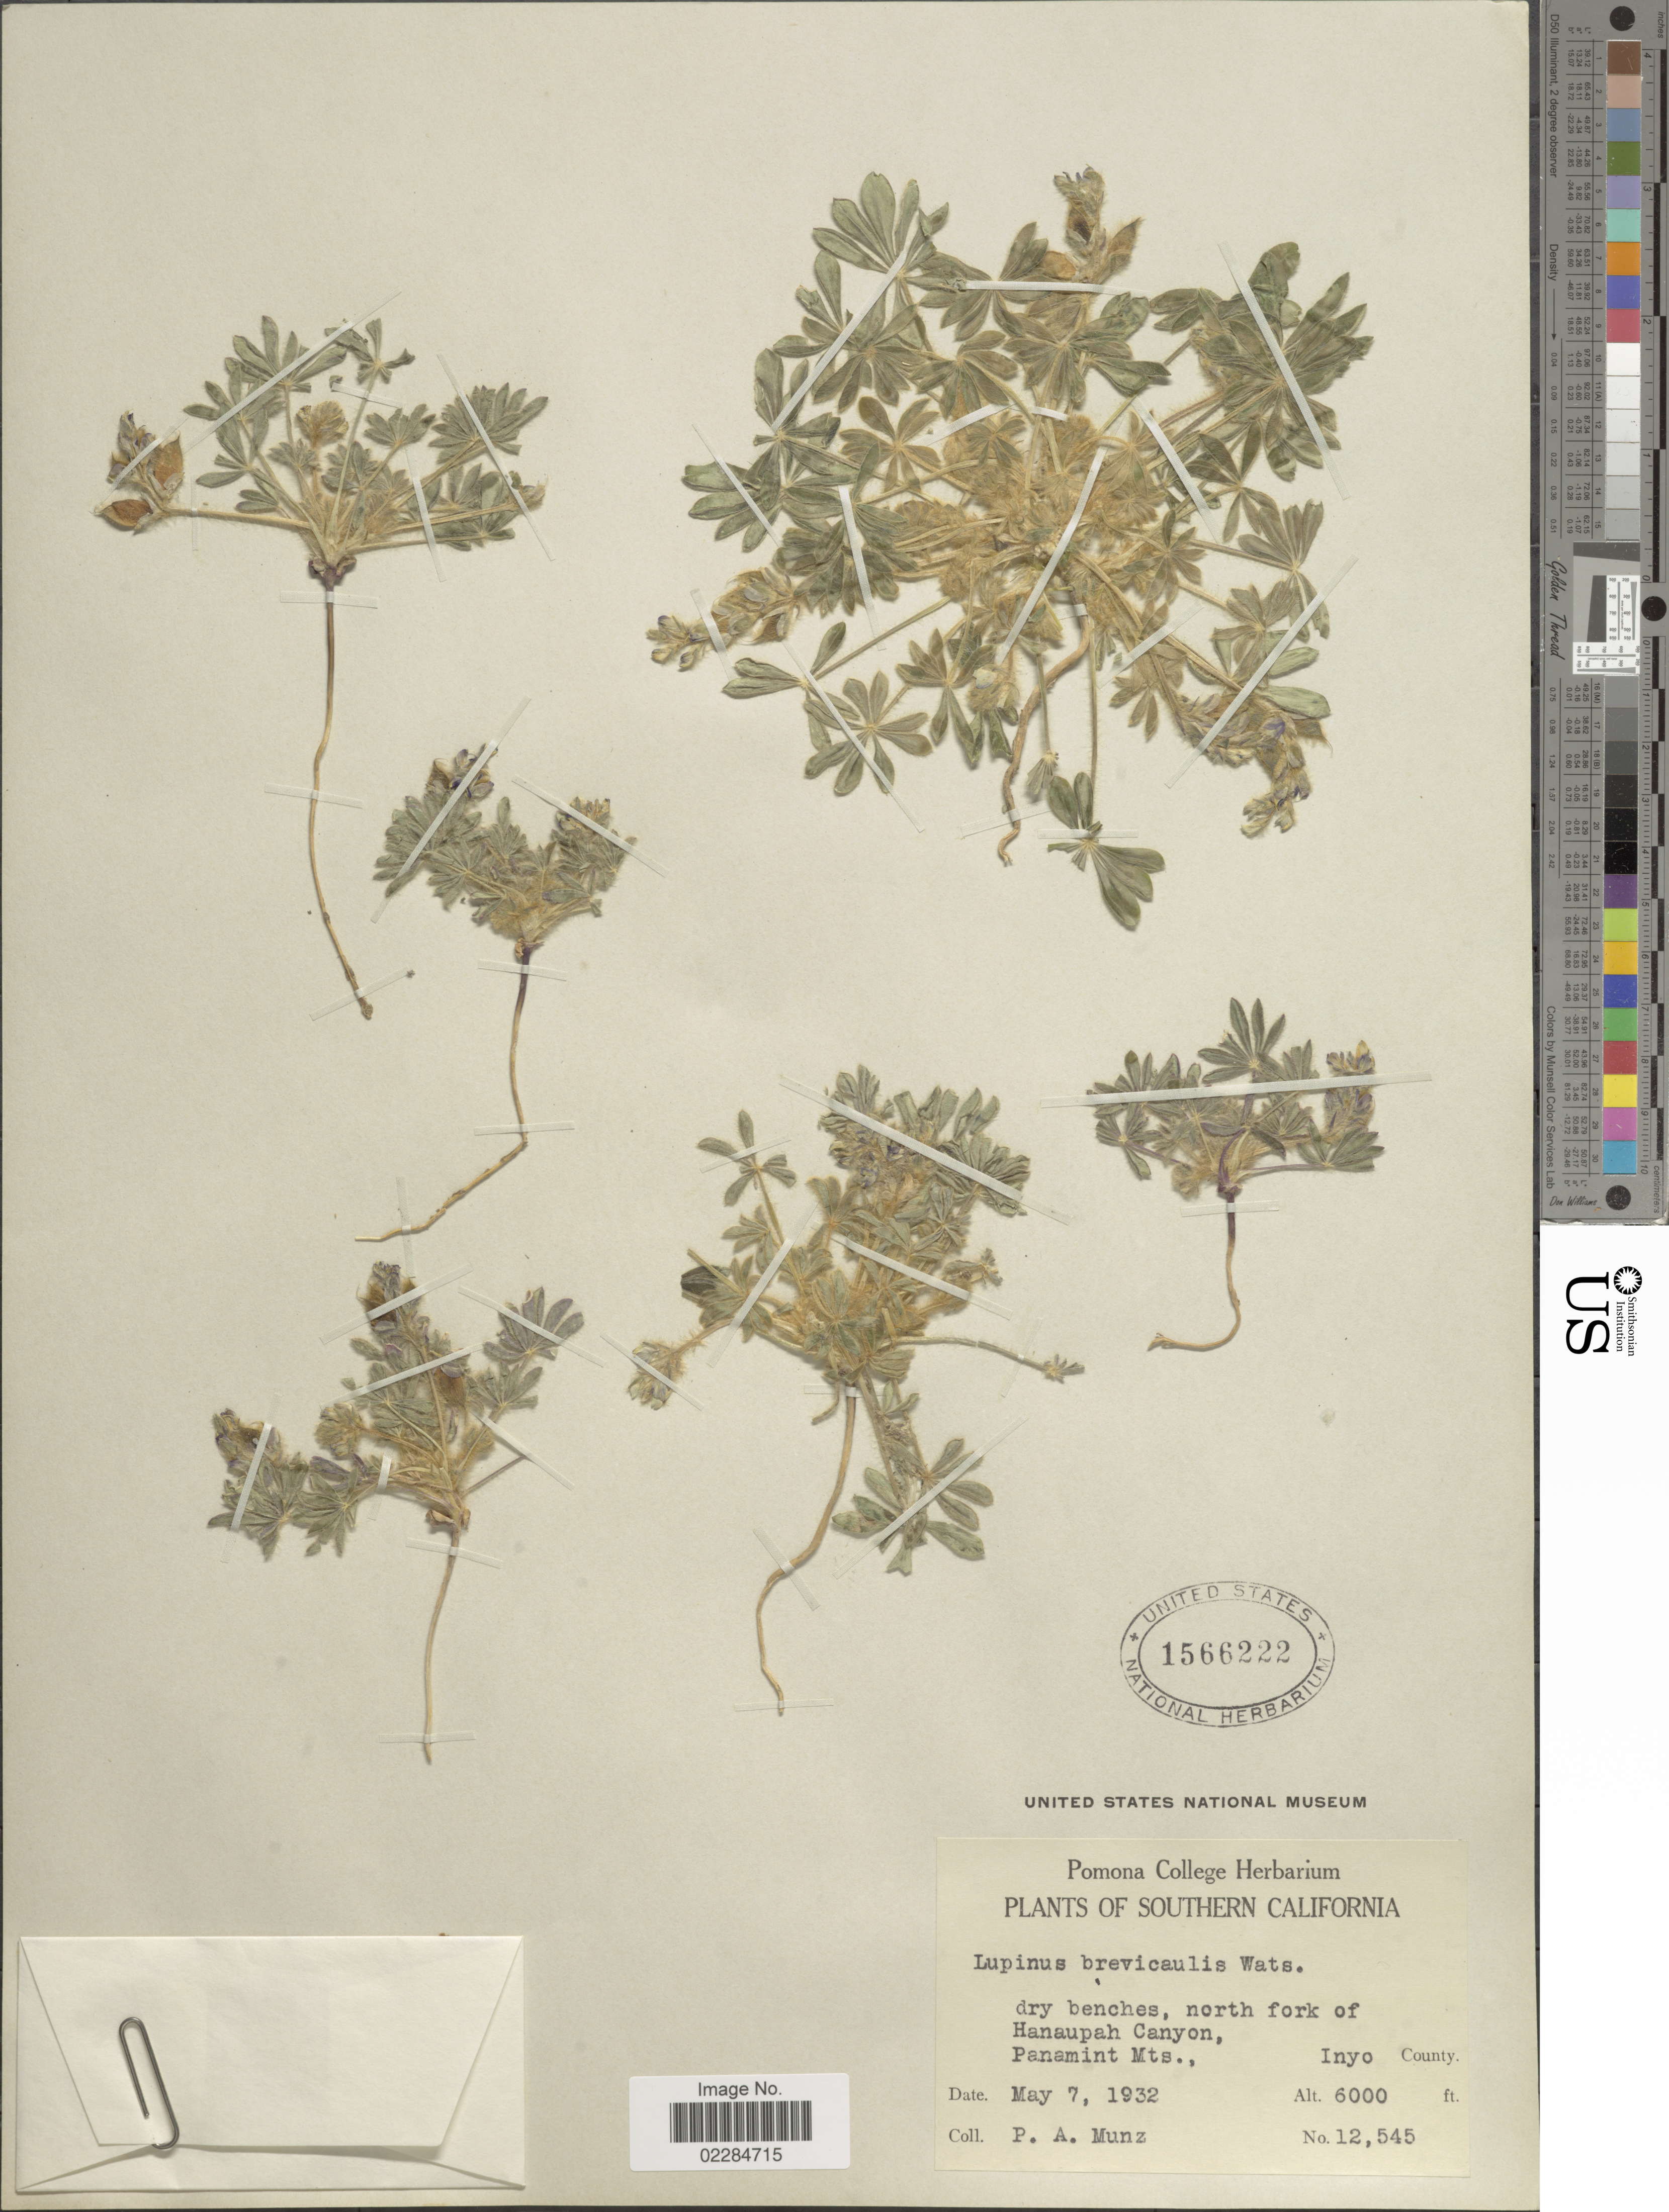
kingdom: Plantae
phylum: Tracheophyta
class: Magnoliopsida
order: Fabales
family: Fabaceae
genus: Lupinus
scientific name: Lupinus brevicaulis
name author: S. Watson in C. King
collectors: P. A. Munz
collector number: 12545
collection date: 1932-05-07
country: United States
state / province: California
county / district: Inyo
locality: Southern California, dry benches, north fork of Hanaupah Canyon, Panamint Mts., Inyo County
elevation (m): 1829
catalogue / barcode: US 1566222